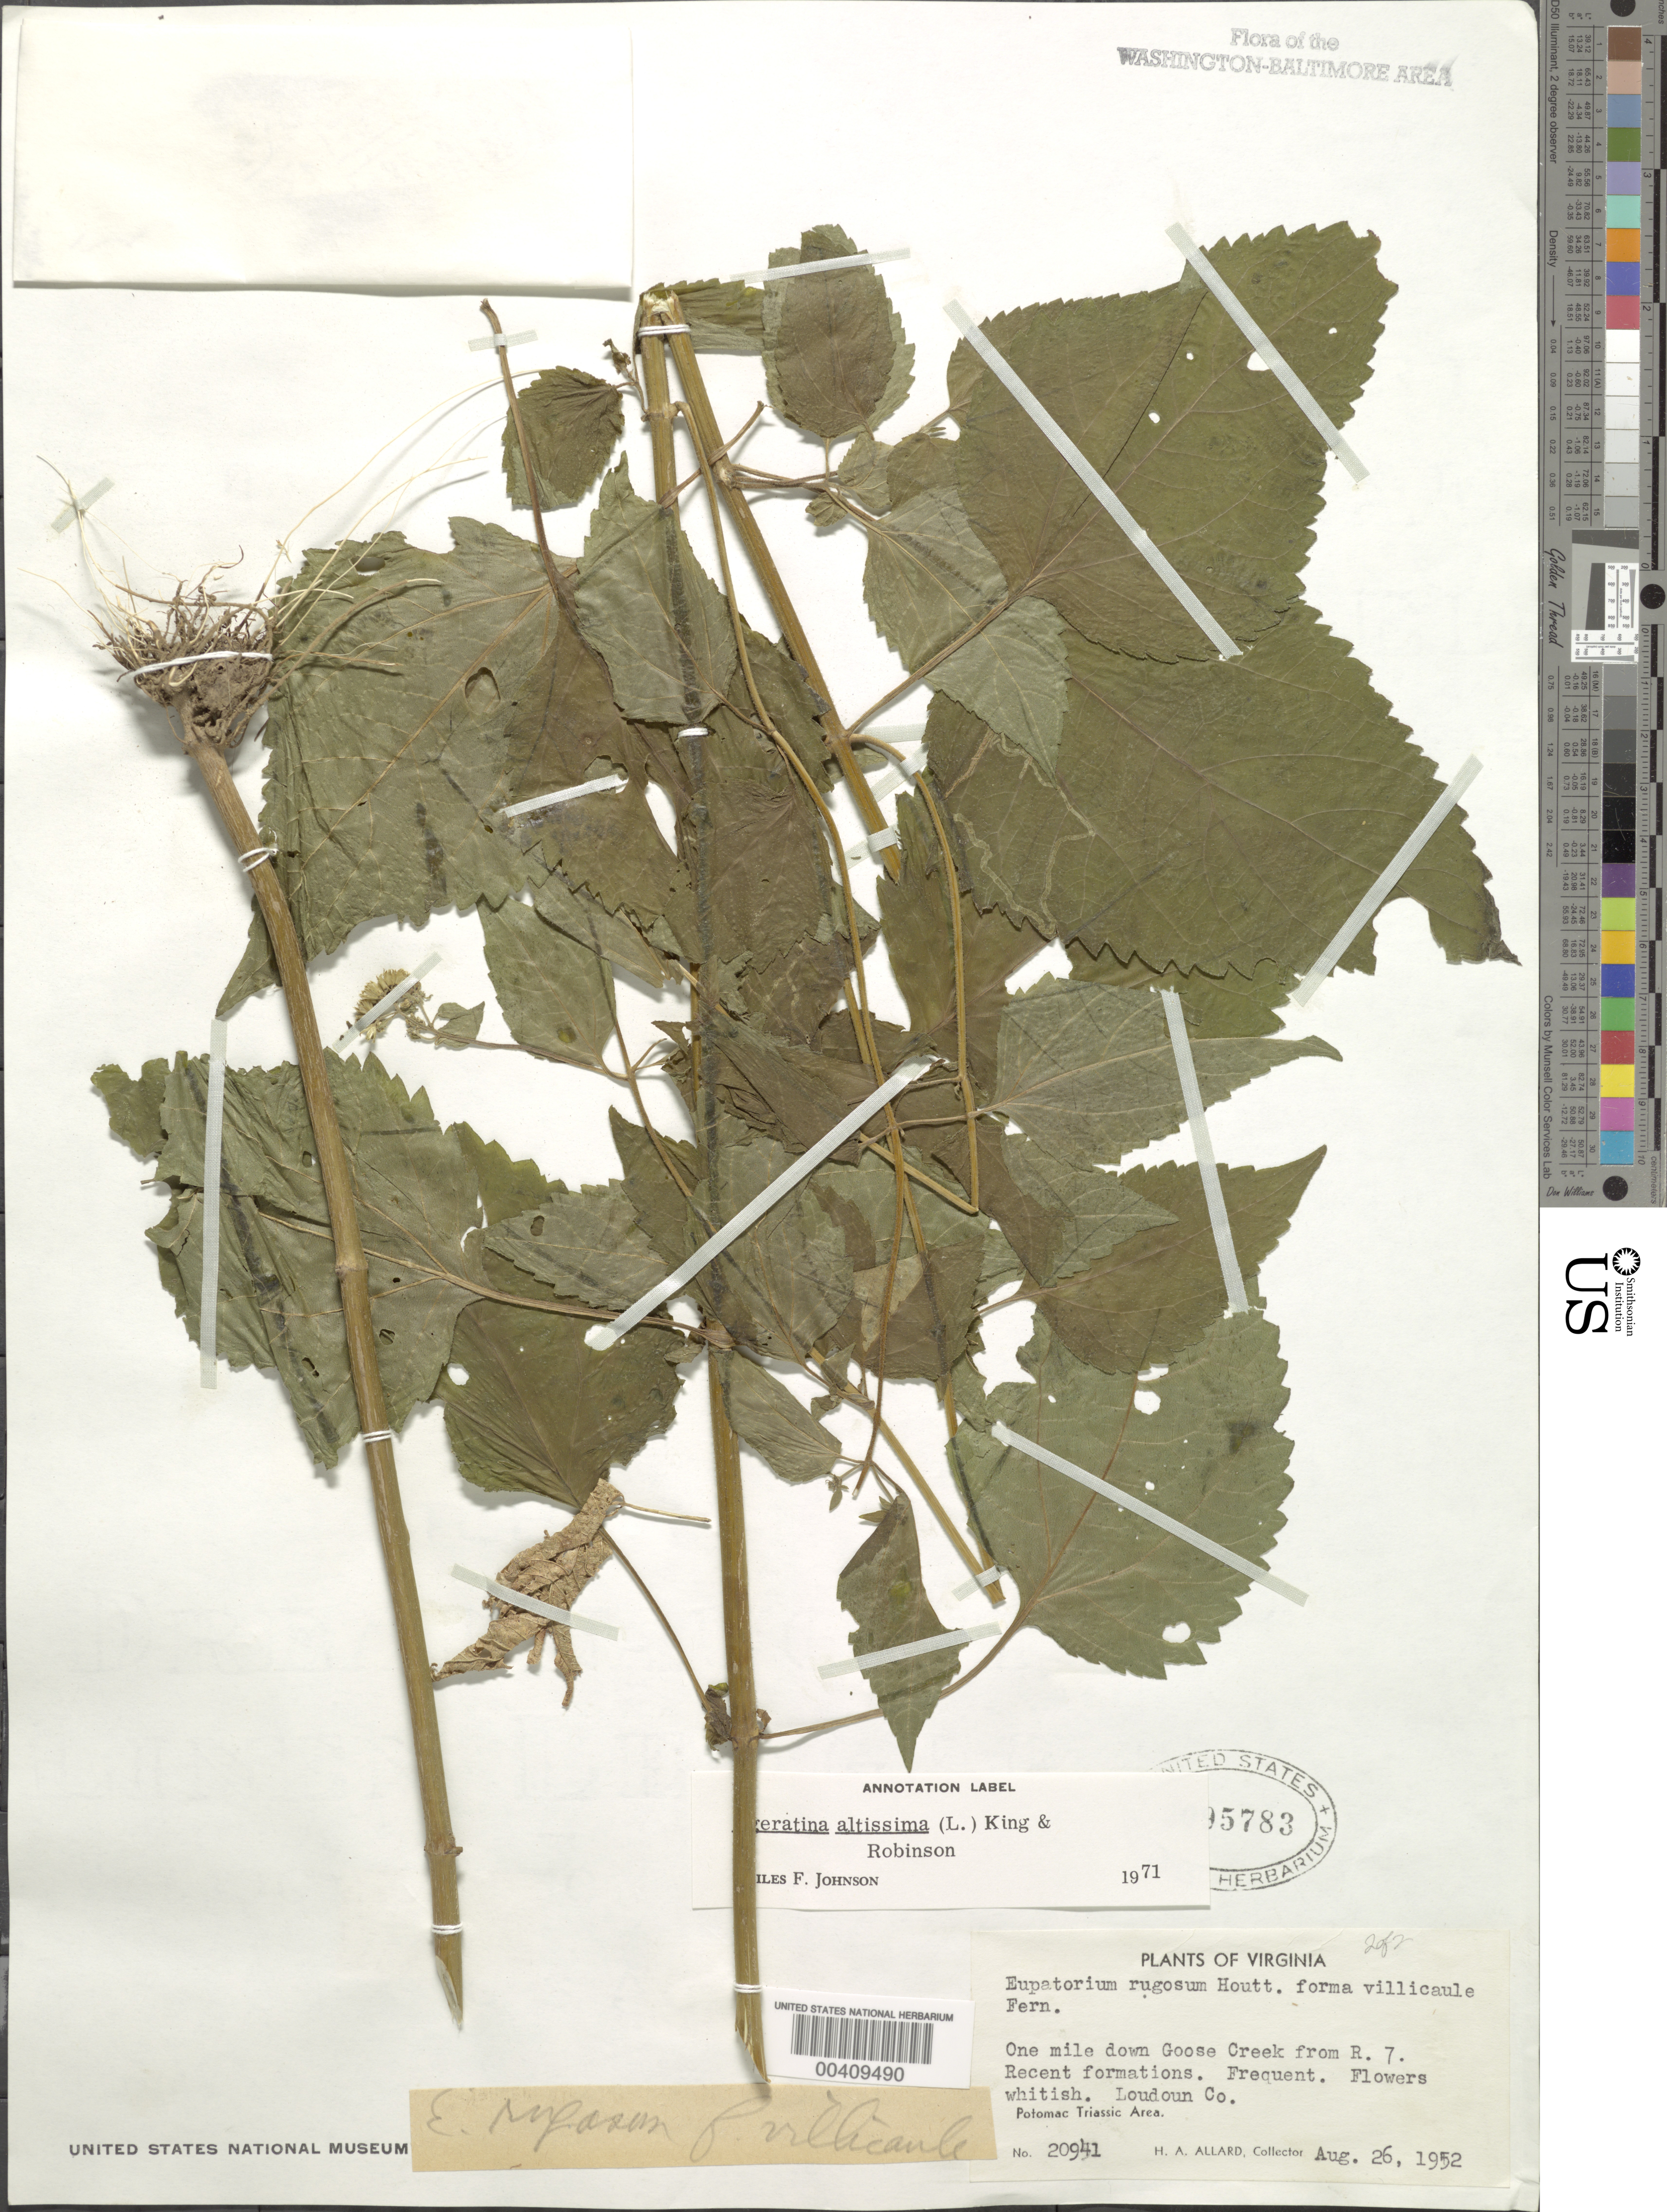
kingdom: Plantae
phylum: Tracheophyta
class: Magnoliopsida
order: Asterales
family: Asteraceae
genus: Ageratina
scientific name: Ageratina altissima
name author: (L.) R.M. King & H. Rob.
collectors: H. A. Allard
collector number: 20941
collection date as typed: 26 Aug 1952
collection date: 1952-08-26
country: United States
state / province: Virginia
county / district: Loudoun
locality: Goose Creek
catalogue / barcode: US 2095783